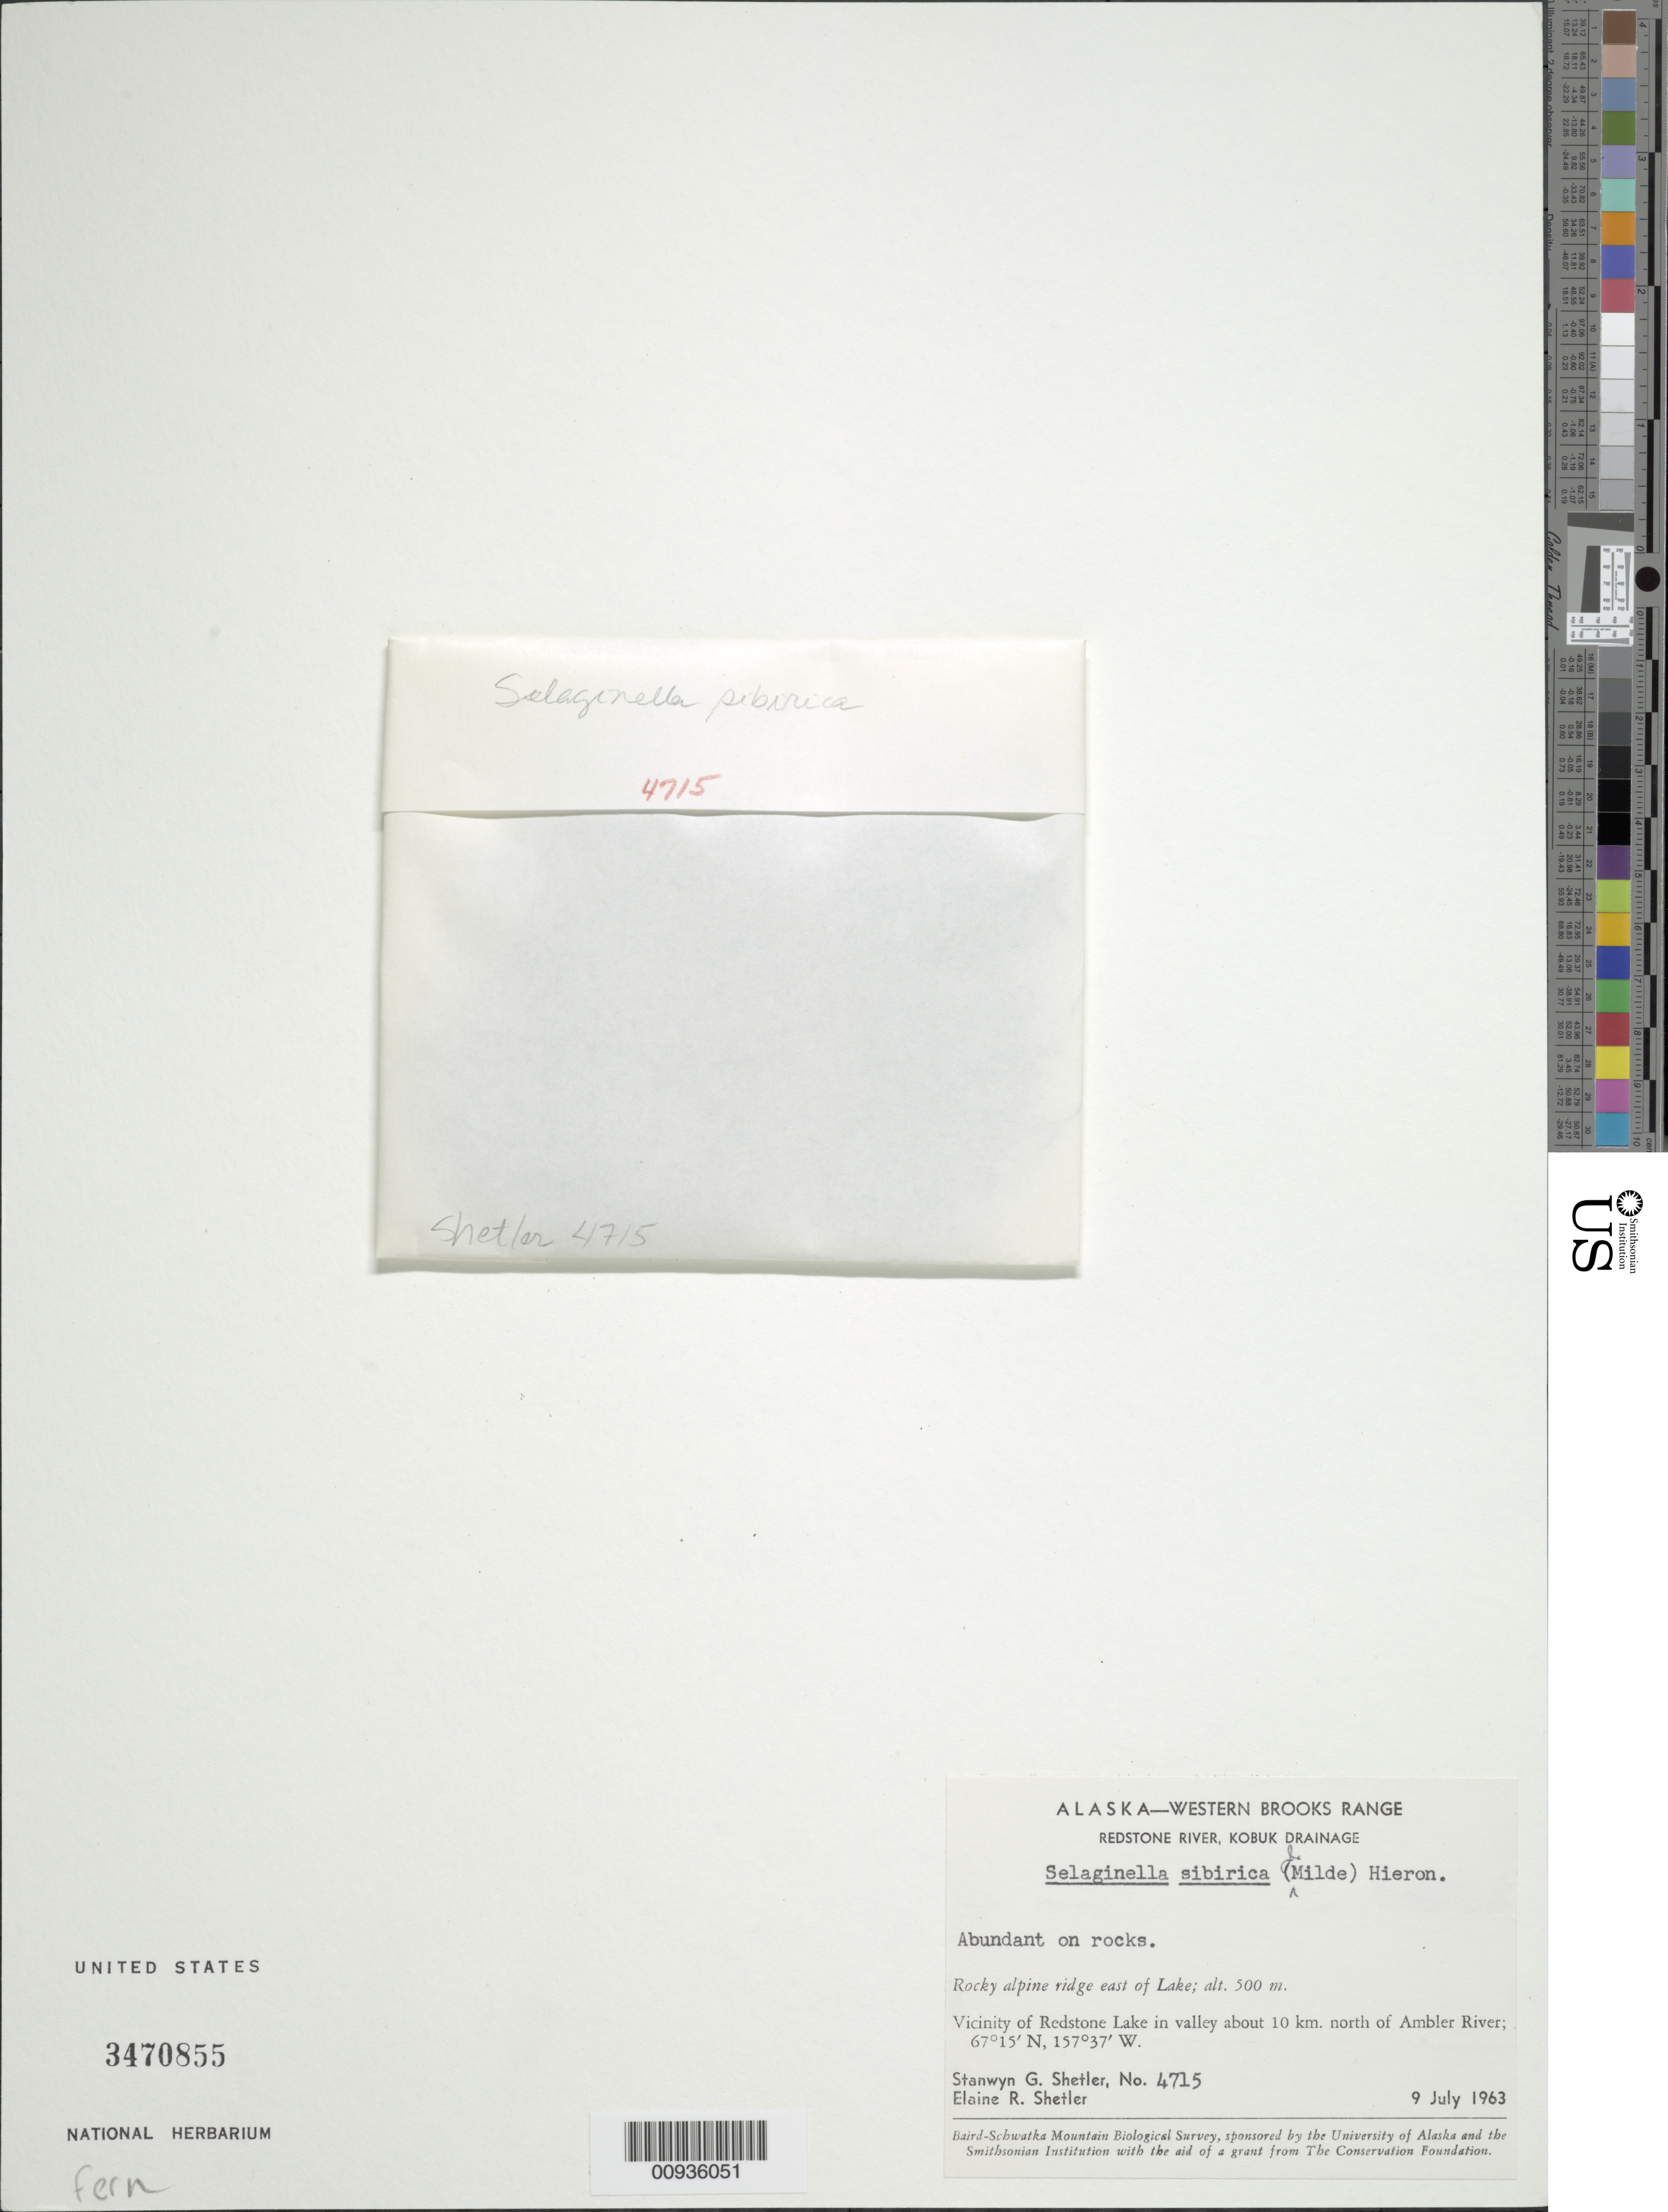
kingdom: Plantae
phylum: Tracheophyta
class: Lycopodiopsida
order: Selaginellales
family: Selaginellaceae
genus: Selaginella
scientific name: Selaginella sibirica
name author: (Milde) Hieron.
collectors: S. Shetler & E. R. Shetler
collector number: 4715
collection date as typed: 09 Jul 1963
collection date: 1963-07-09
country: United States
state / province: Alaska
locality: Vicinity of Redstone Lake in valley about 10 km. north of Ambler River. Western Brooks Range, Redstone River, Kobuk Drainage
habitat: Rocky alpine ridge east of Lake.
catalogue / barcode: US 3470855